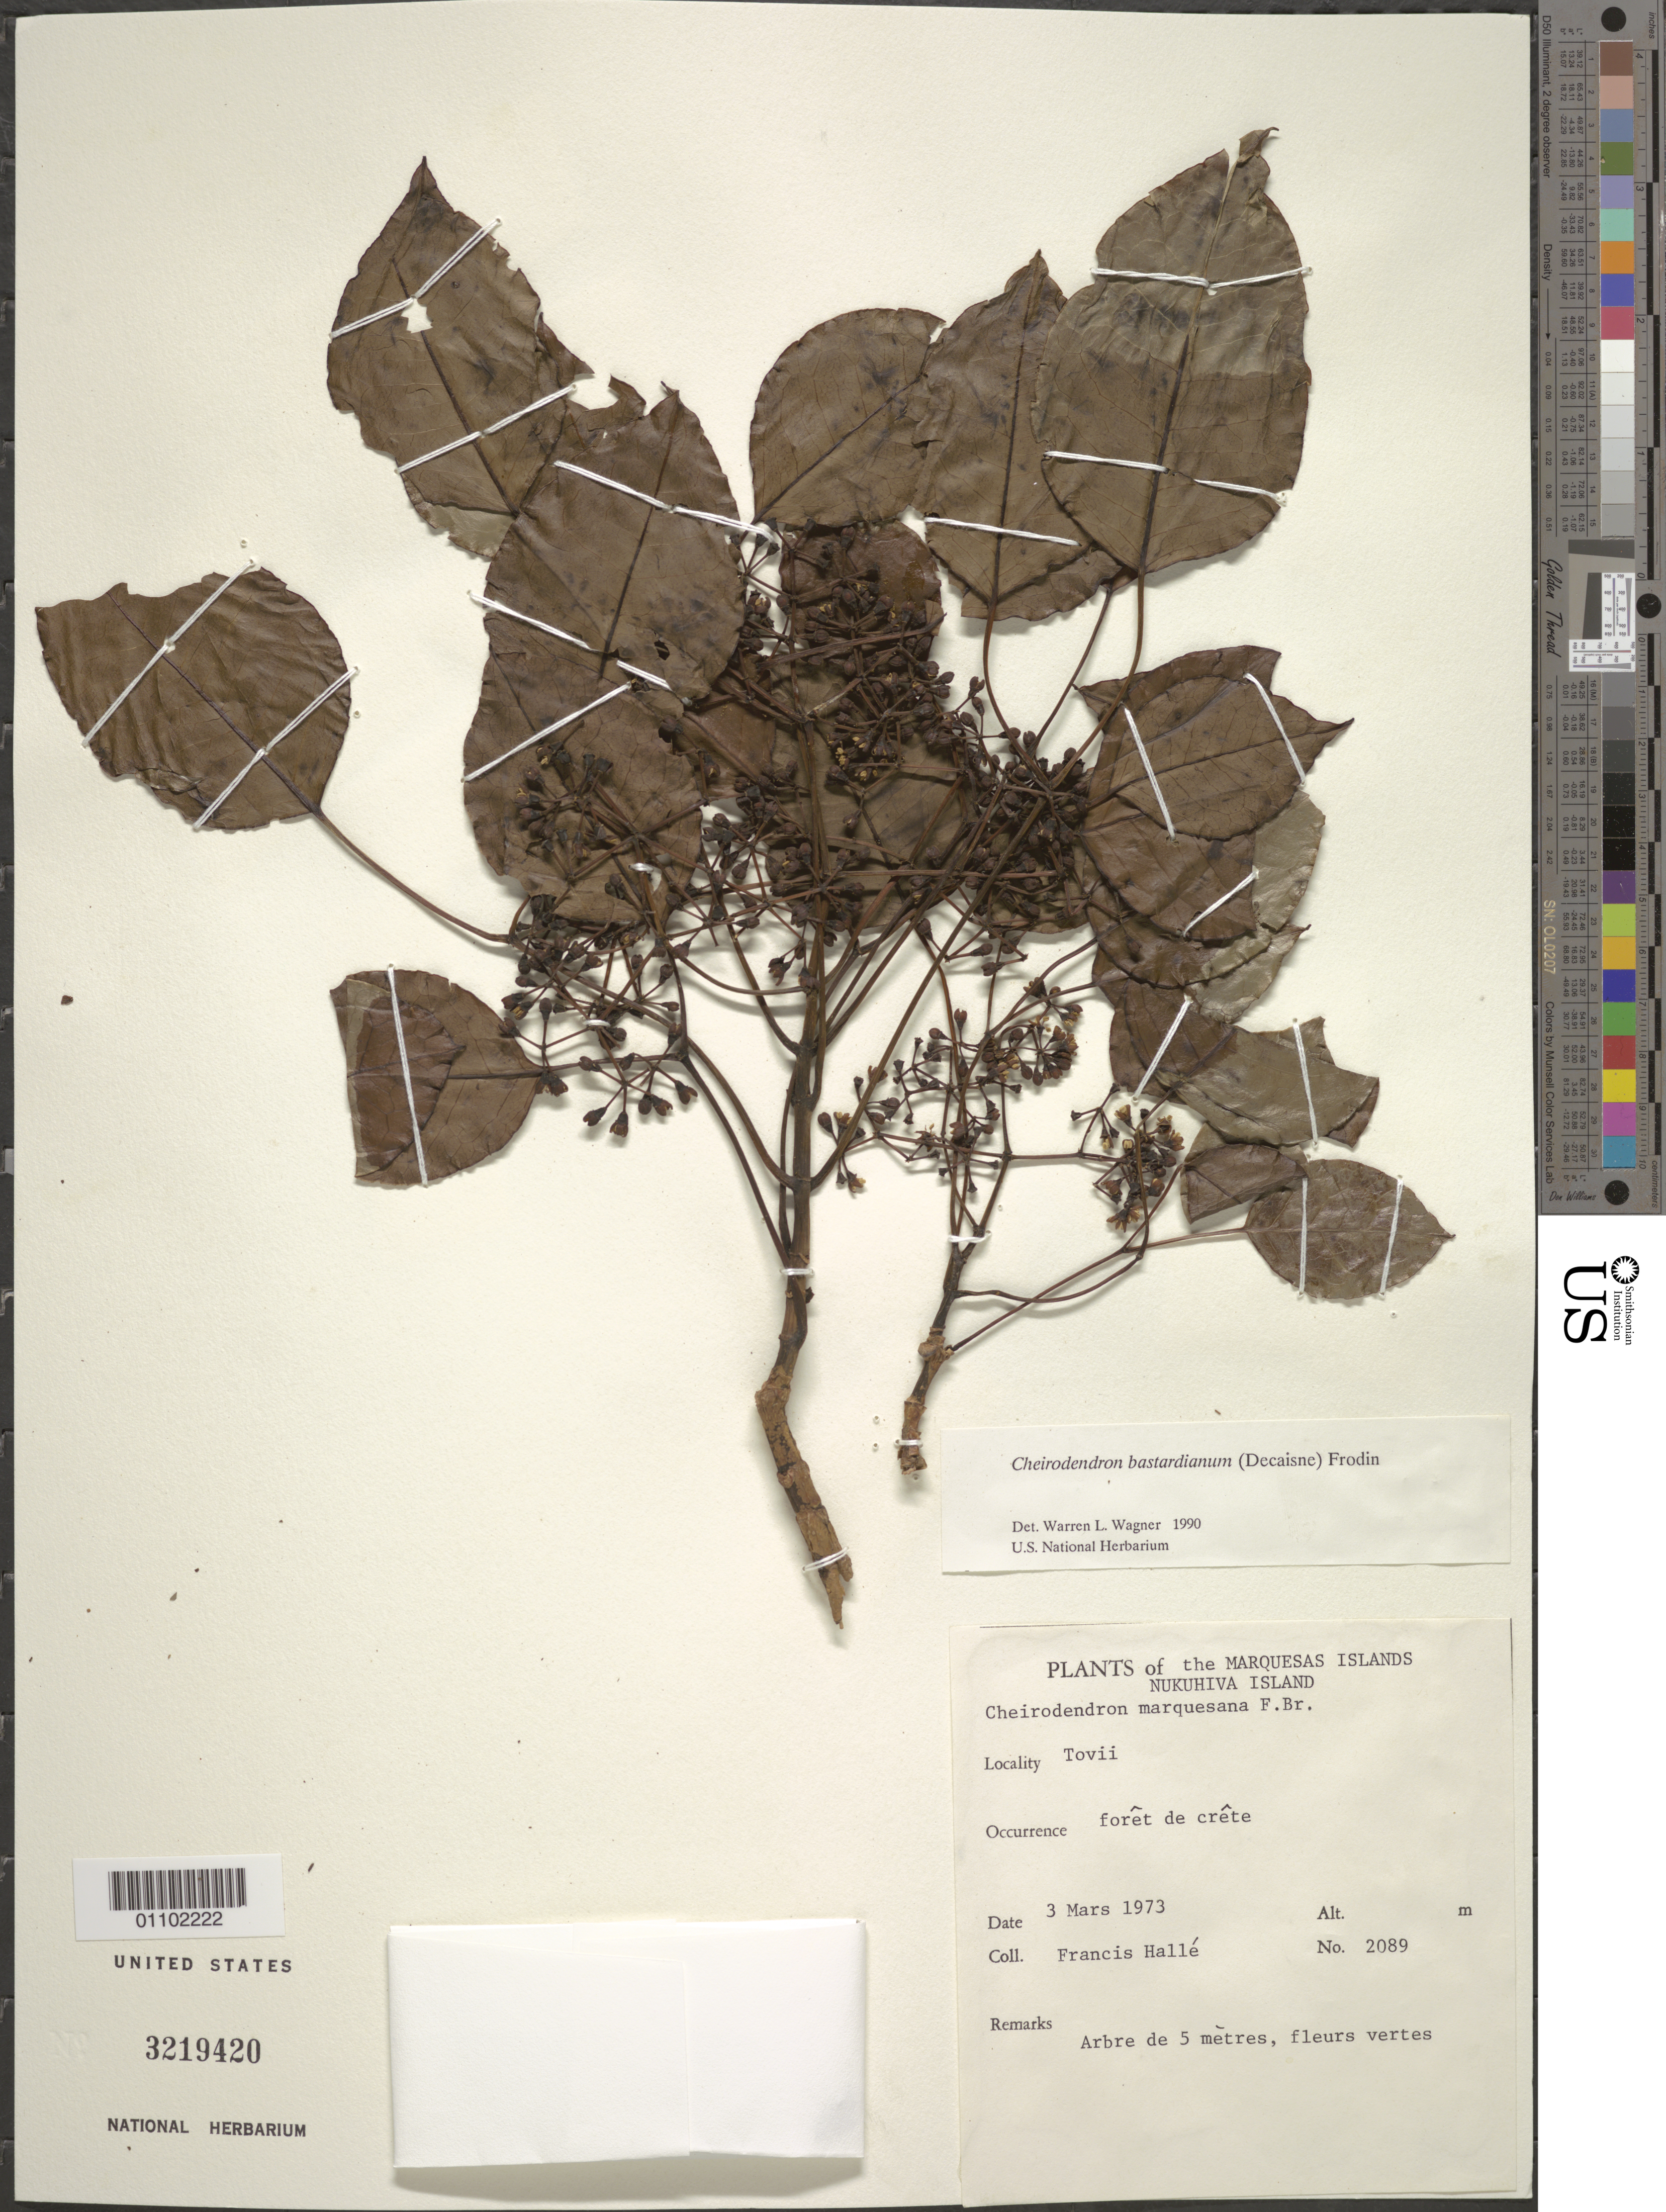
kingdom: Plantae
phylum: Tracheophyta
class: Magnoliopsida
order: Apiales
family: Araliaceae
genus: Cheirodendron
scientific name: Cheirodendron bastardianum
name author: (Decne.) Frodin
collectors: F. Hallé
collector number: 2089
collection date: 1973-03-03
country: French Polynesia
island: Nuku Hiva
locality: Toovii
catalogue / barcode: US 3219420